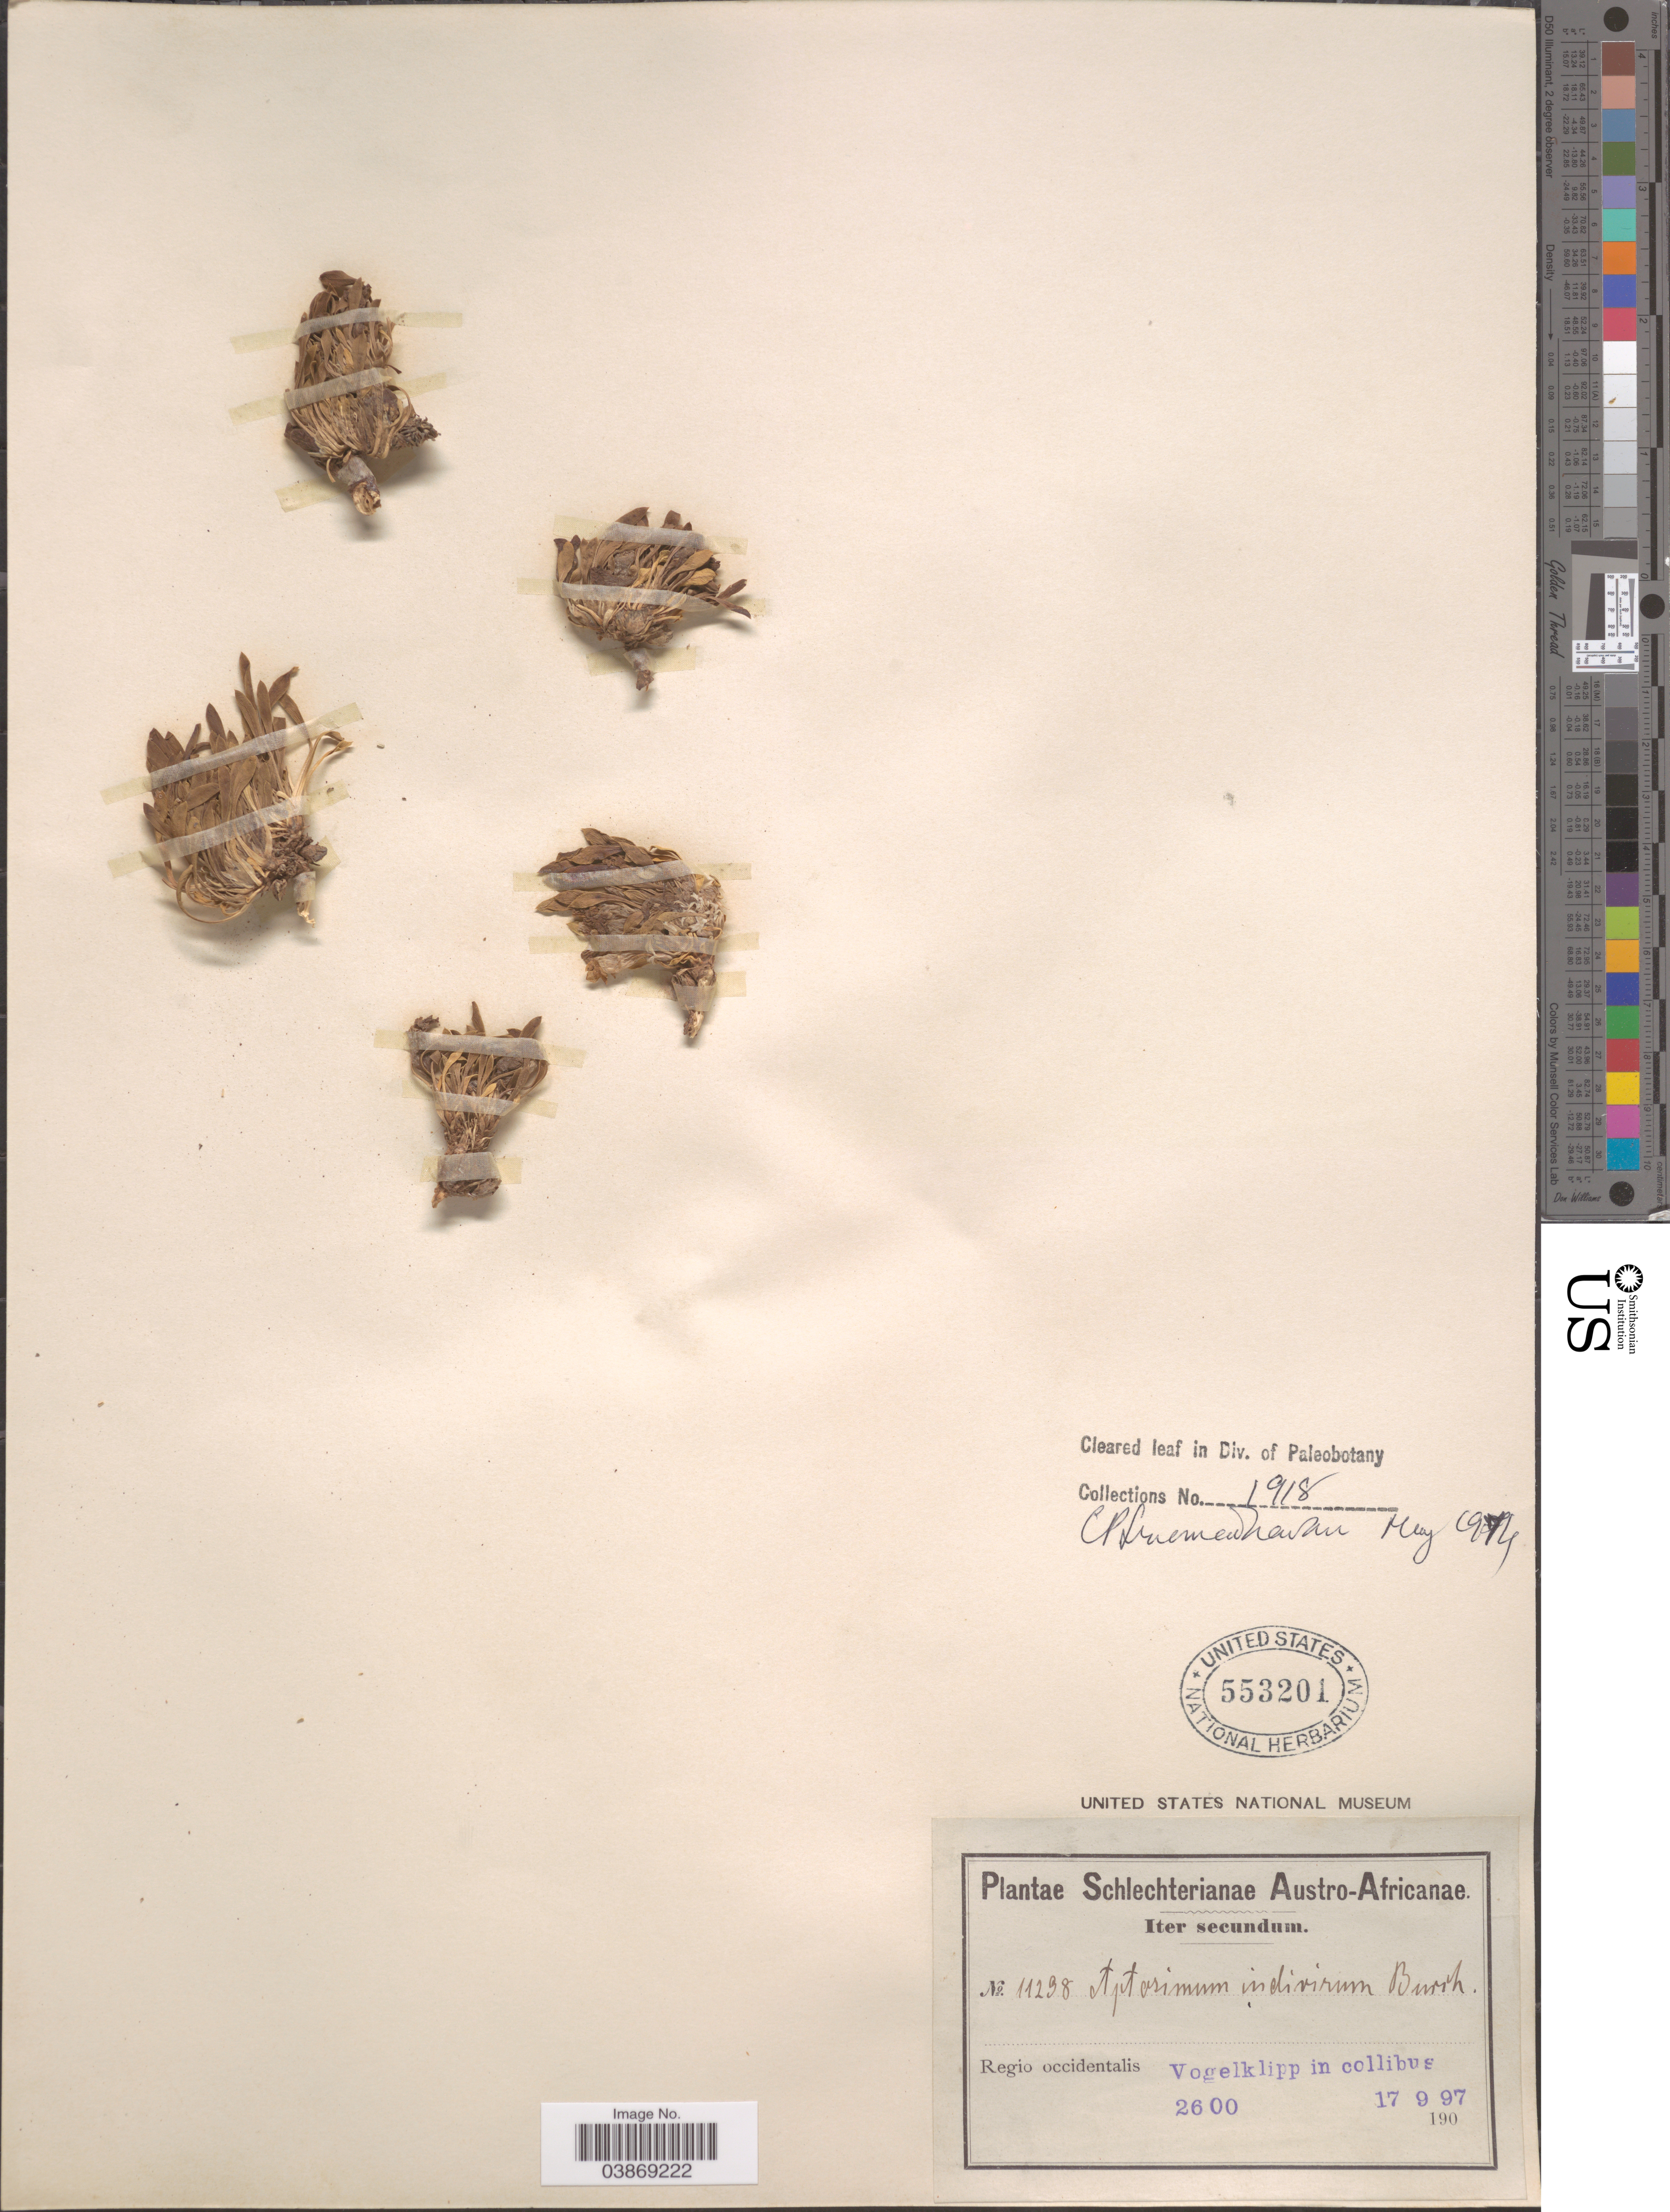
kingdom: Plantae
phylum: Tracheophyta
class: Magnoliopsida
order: Lamiales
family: Scrophulariaceae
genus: Aptosimum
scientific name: Aptosimum indivisum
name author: Burch. ex Benth.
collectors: Schlechter, --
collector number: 11298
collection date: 1997-07-19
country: South Africa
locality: Austro-Africanae. Regio occidentalis. Vogelklipp in collibus.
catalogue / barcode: US 553201